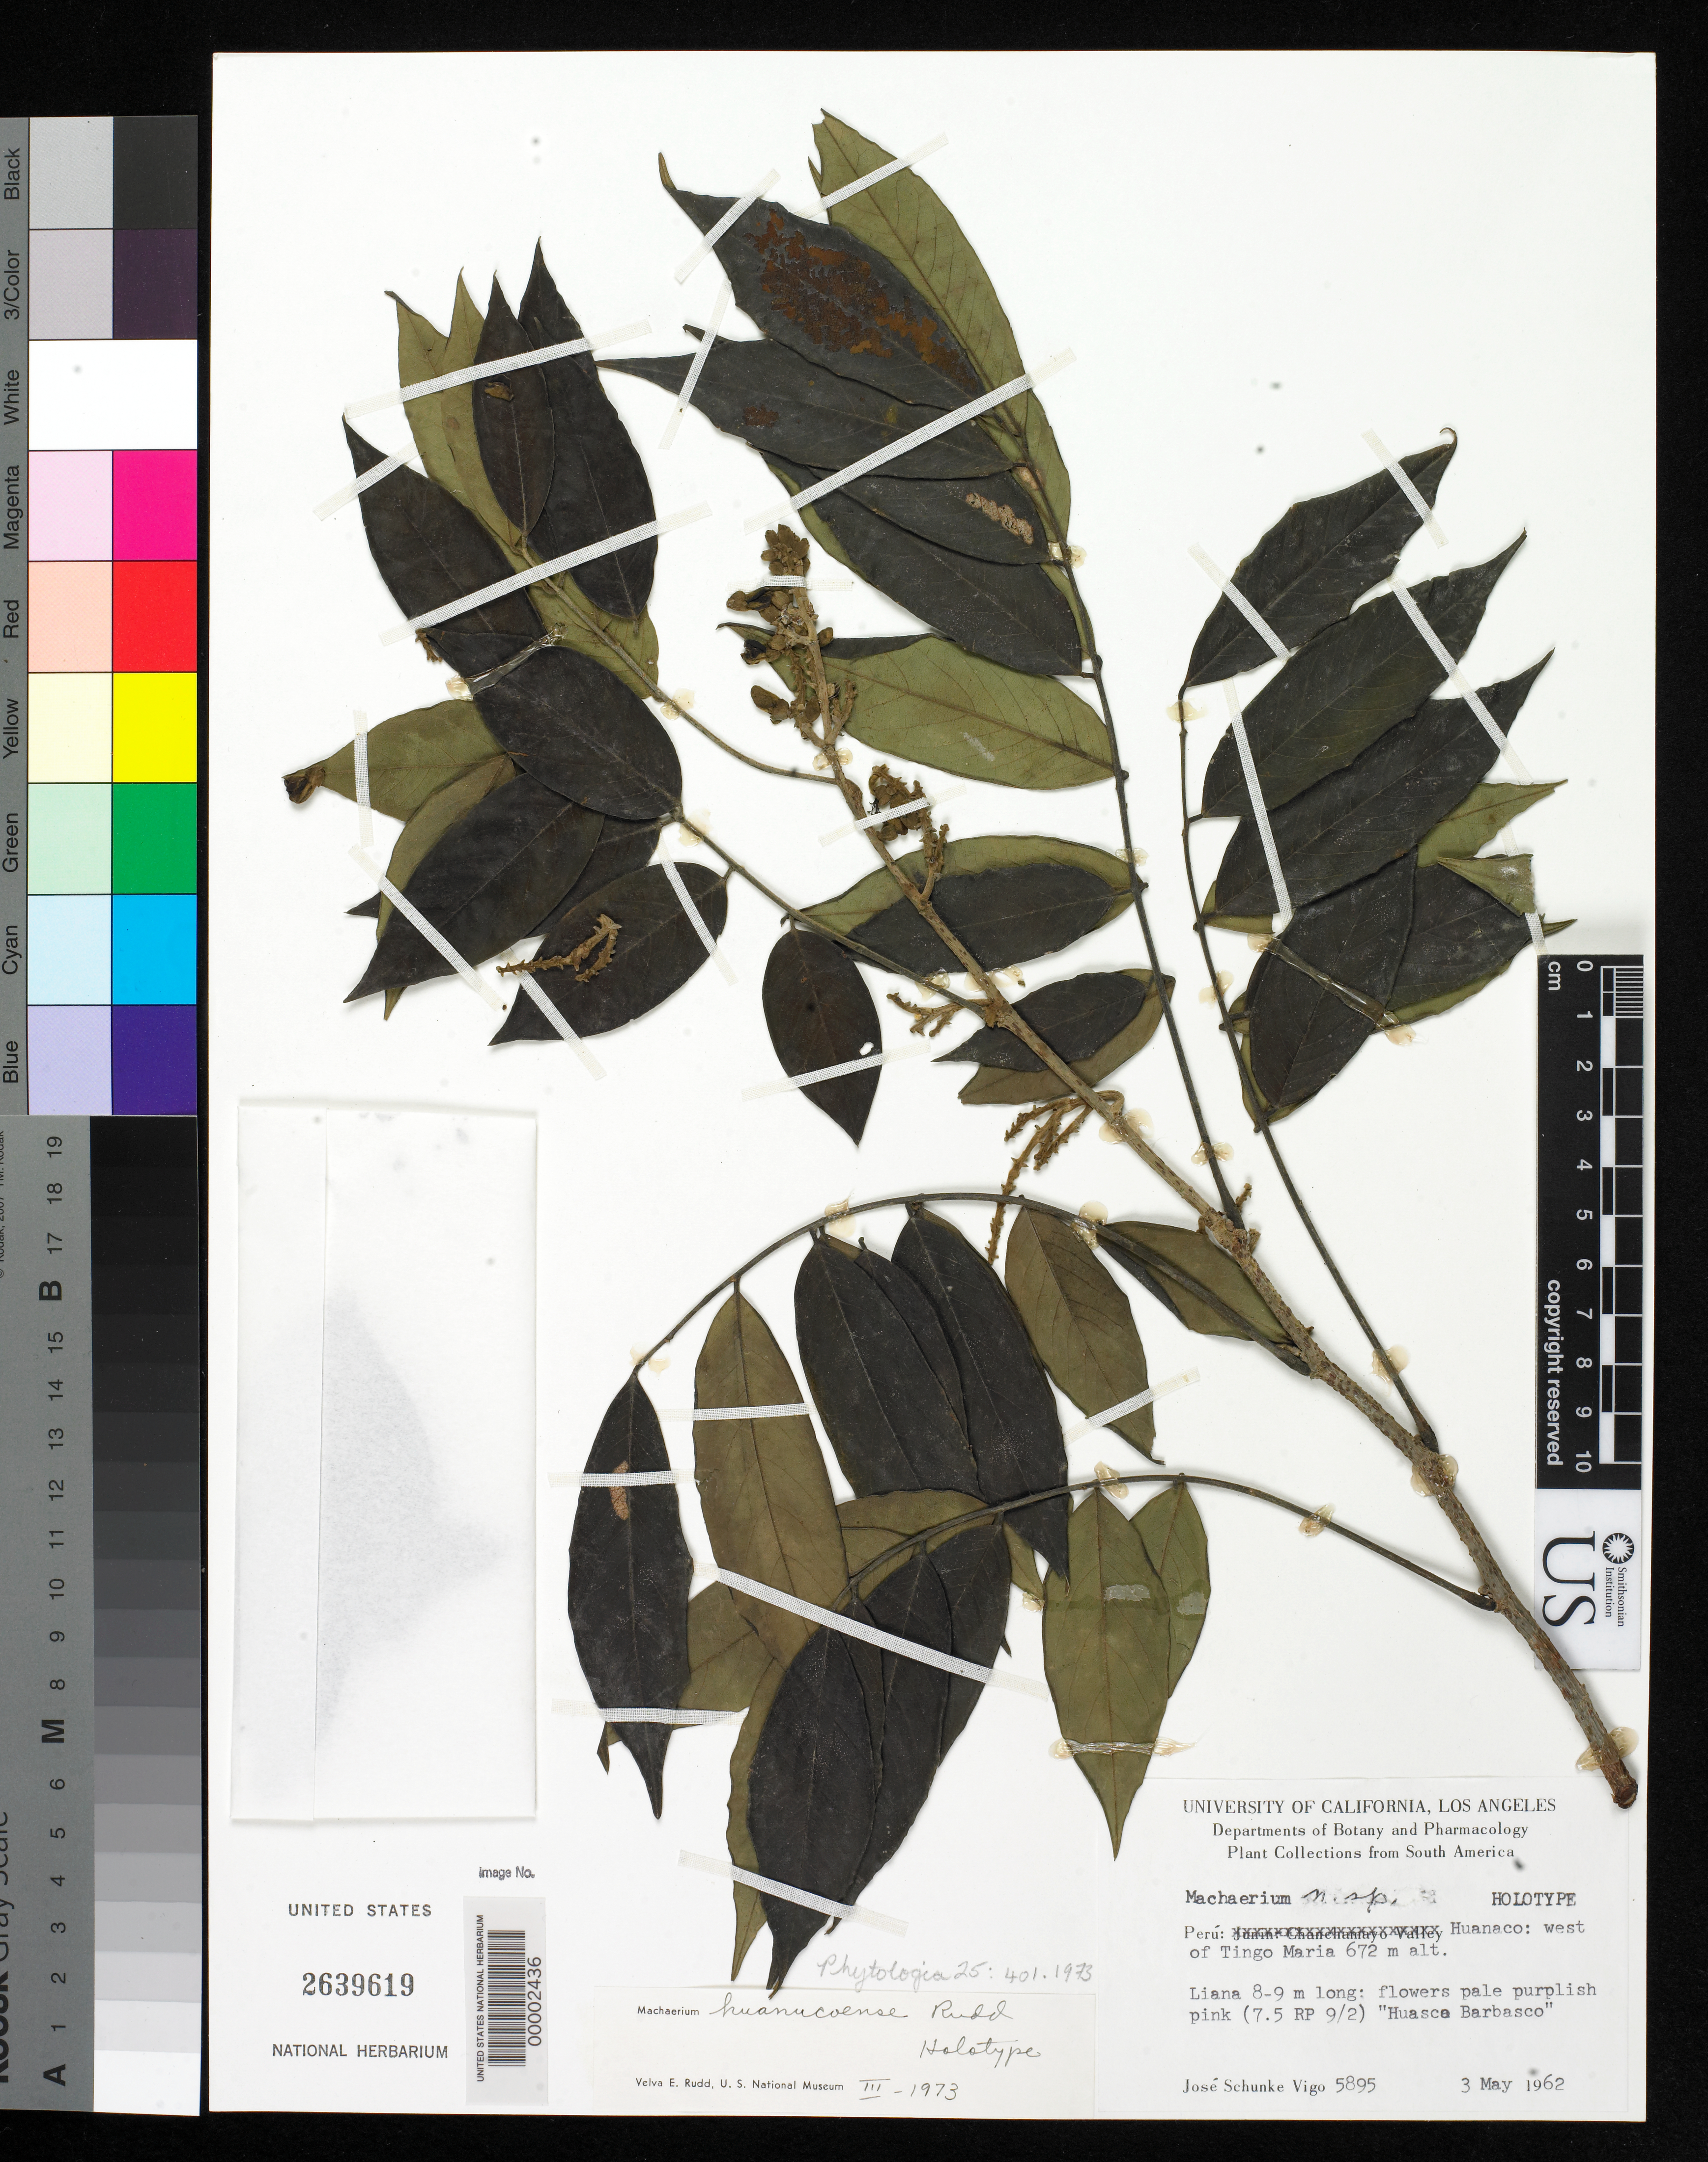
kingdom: Plantae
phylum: Tracheophyta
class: Magnoliopsida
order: Fabales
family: Fabaceae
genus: Machaerium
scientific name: Machaerium huanucoense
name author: Rudd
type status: Holotype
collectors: J. Schunke Vigo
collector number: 5895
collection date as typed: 03 May 1962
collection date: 1962-05-03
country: Peru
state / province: Huánuco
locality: west of Tingo María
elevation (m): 672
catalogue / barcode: US 2639619